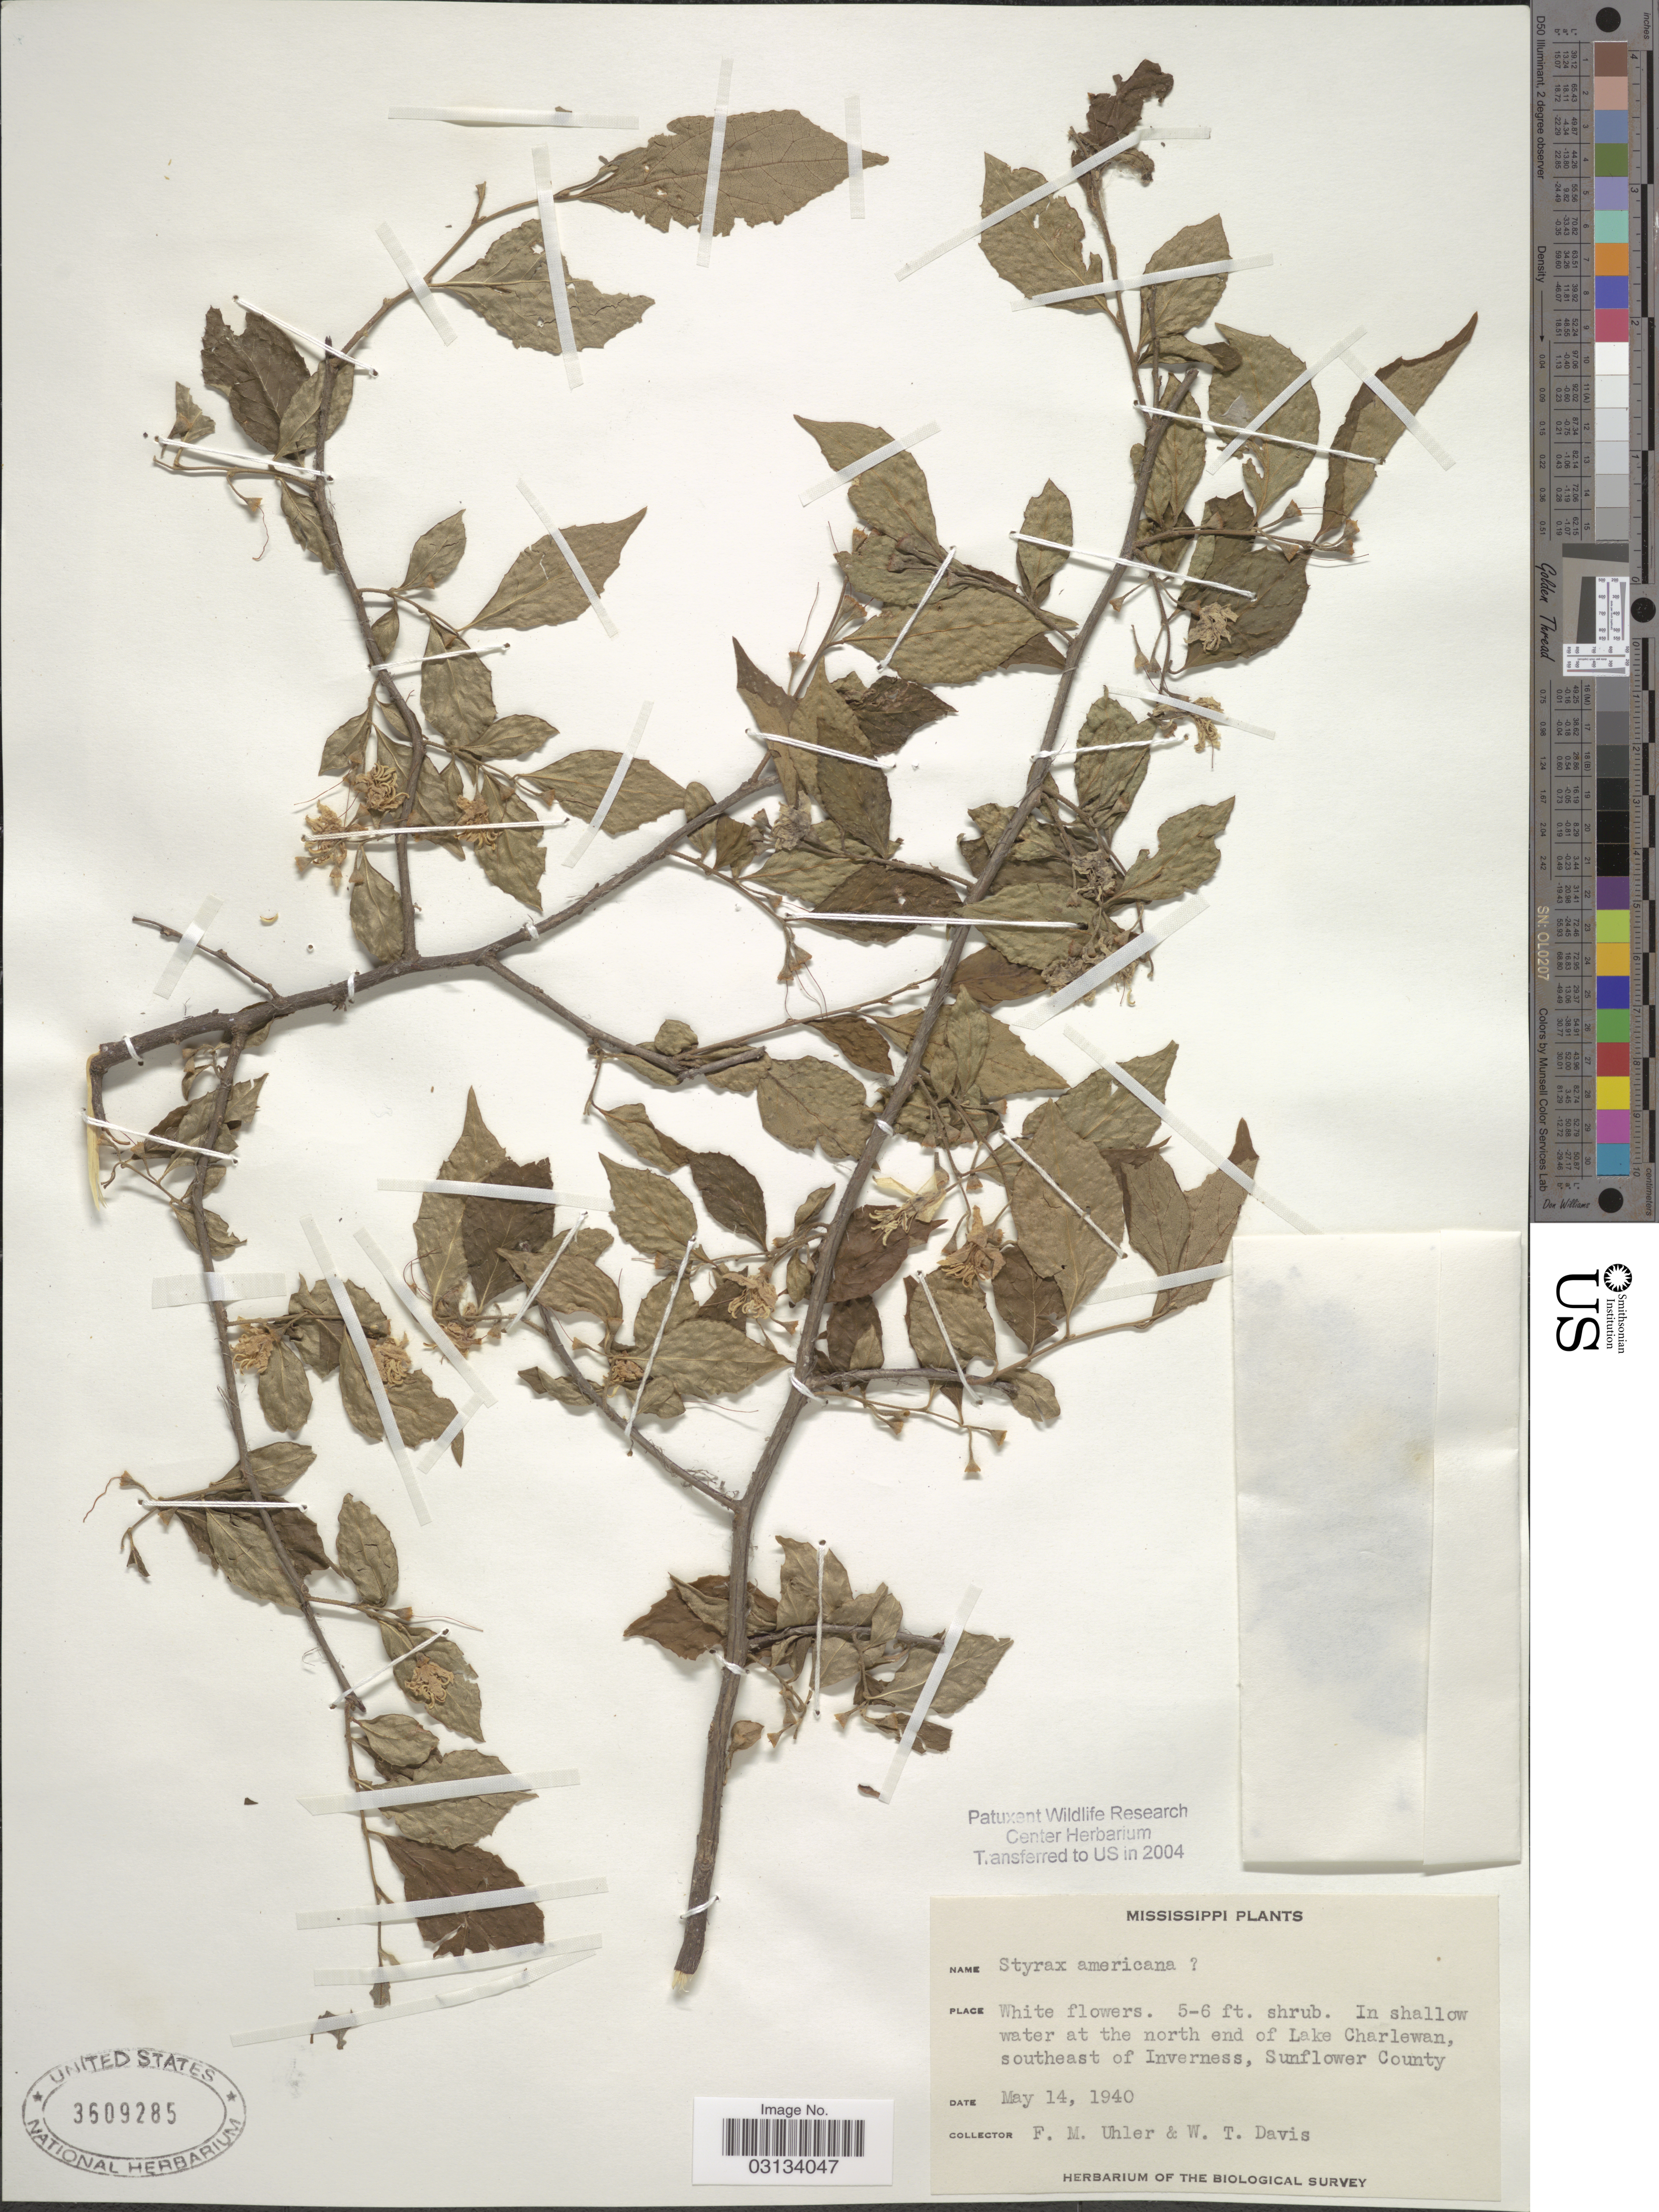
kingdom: Plantae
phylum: Tracheophyta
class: Magnoliopsida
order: Ericales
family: Styracaceae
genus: Styrax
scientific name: Styrax americanus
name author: Lam.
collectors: F. M. Uhler & W. Davis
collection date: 1940-05-14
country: United States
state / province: Mississippi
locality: North end of Lake Charlewan, southeast of Inverness, Sunflower County.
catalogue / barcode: US 3609285